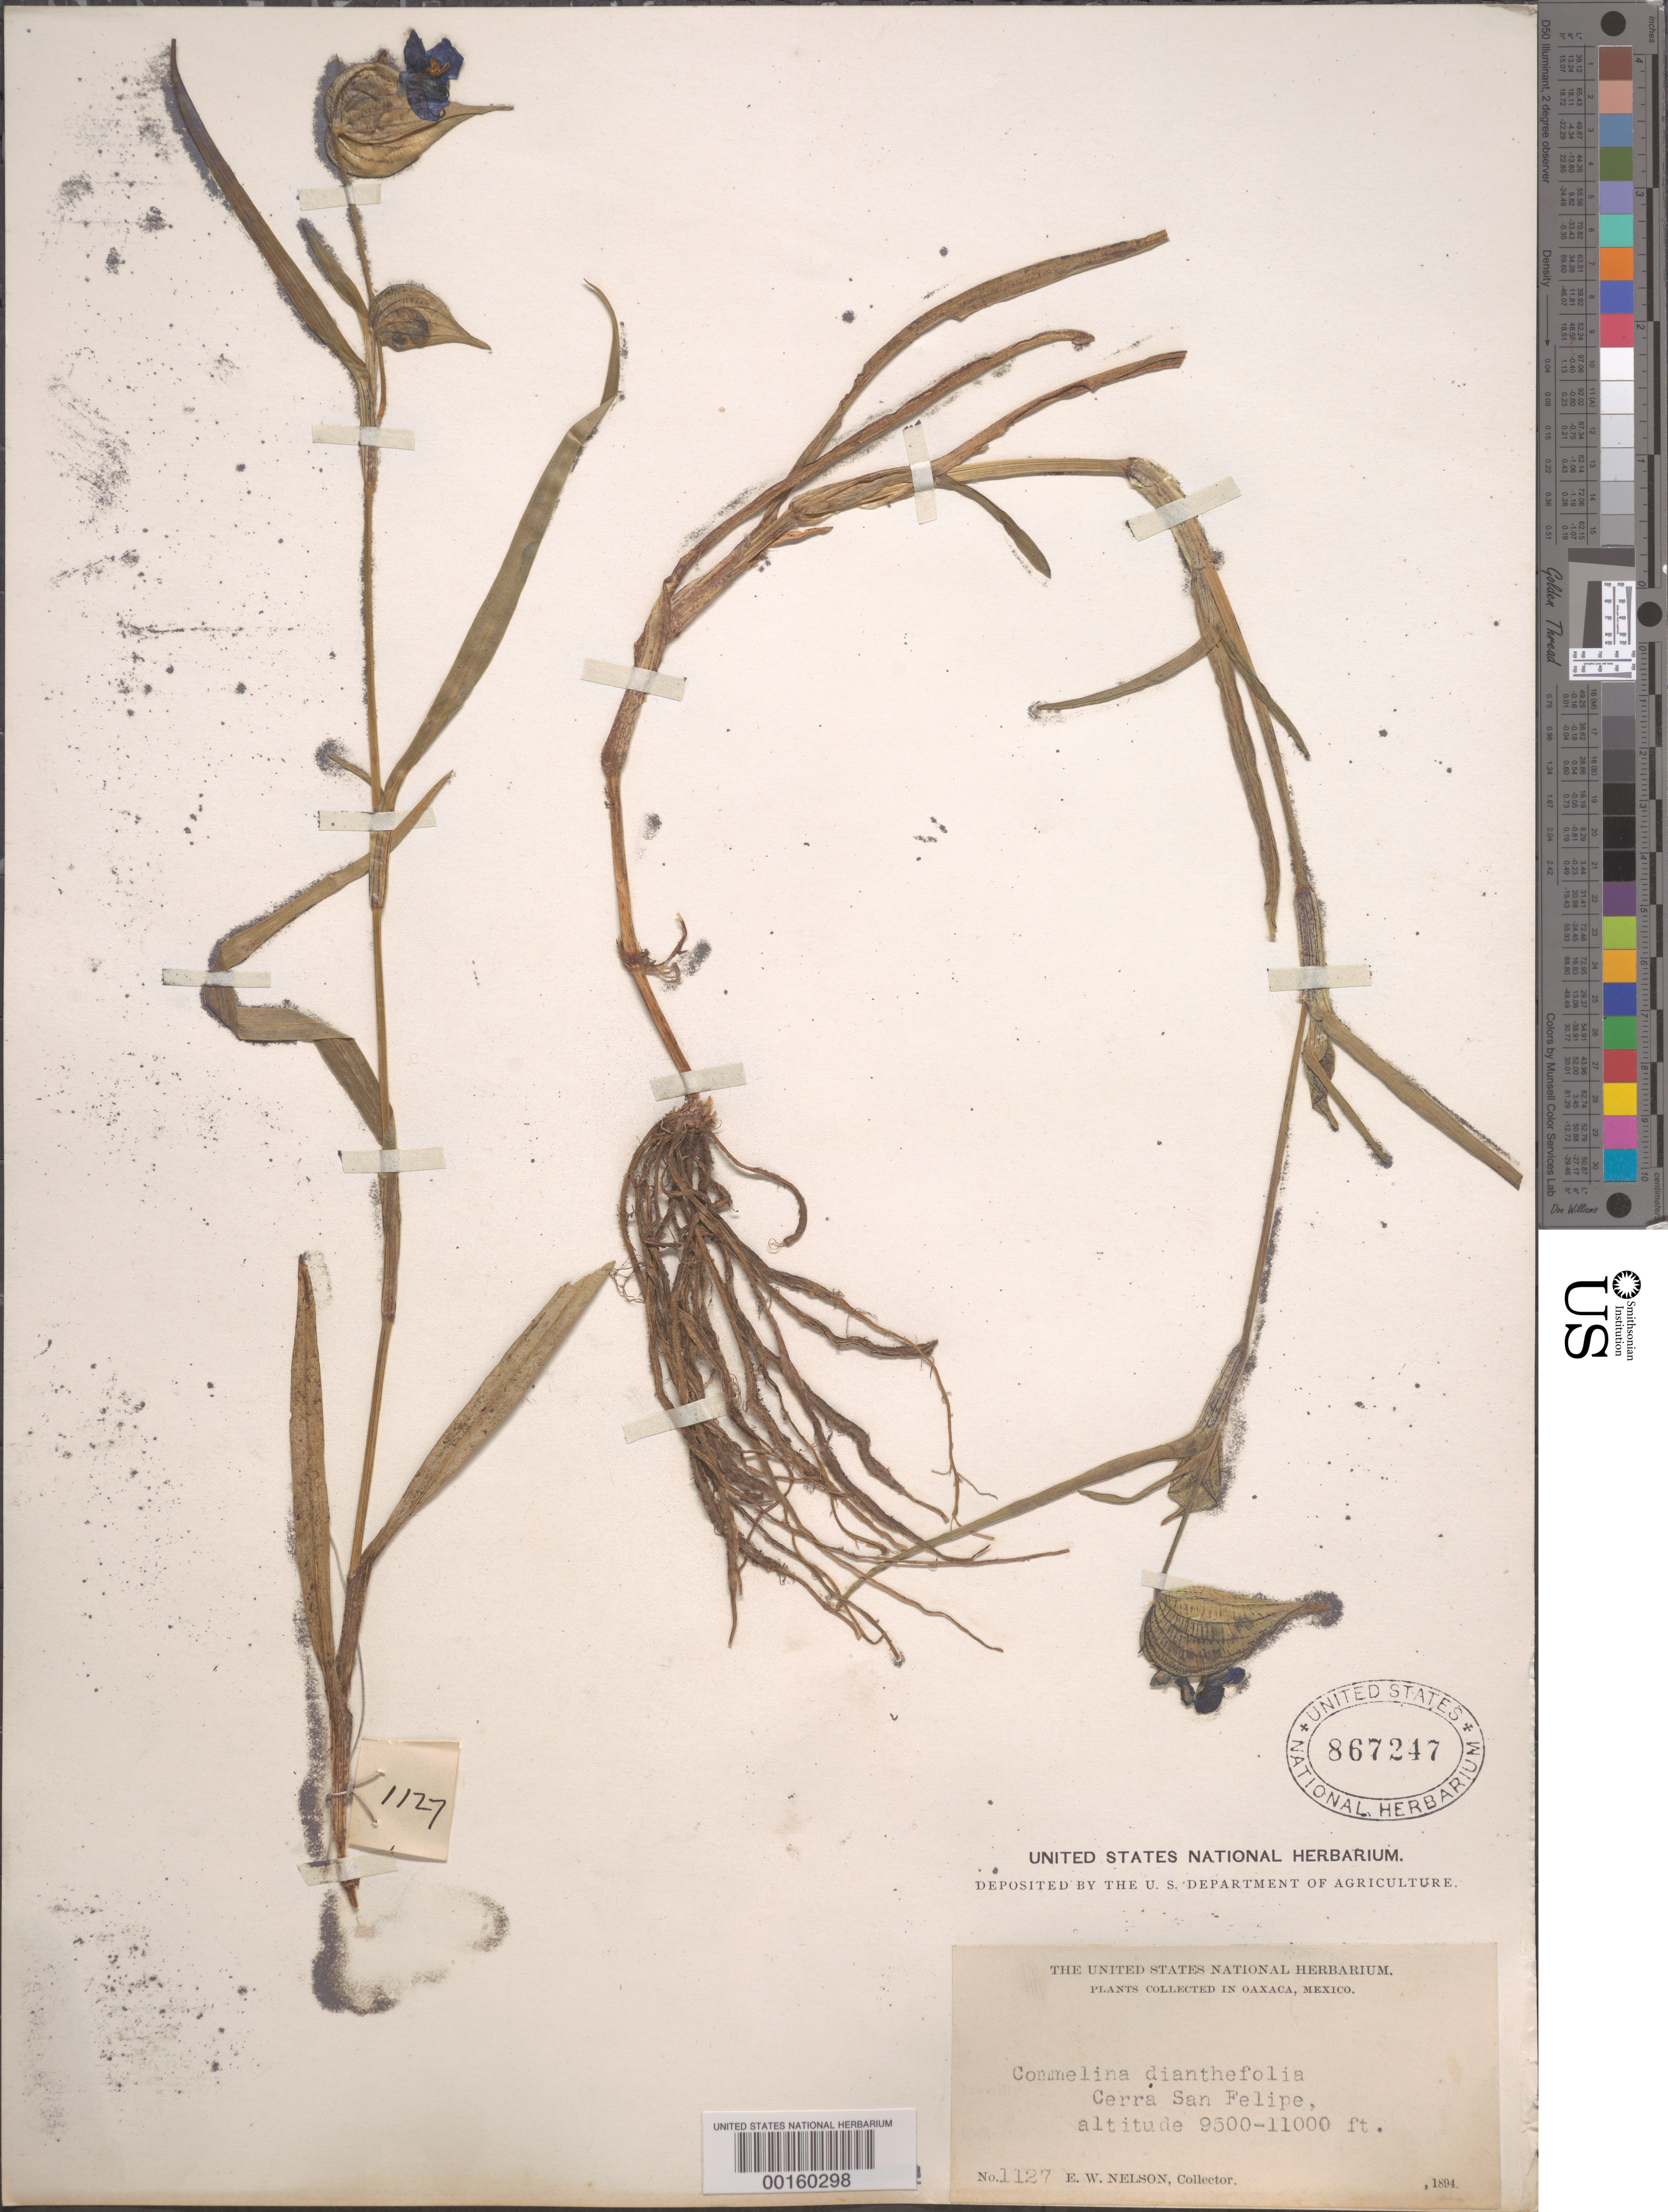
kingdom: Plantae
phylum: Tracheophyta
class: Liliopsida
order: Commelinales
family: Commelinaceae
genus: Commelina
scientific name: Commelina dianthifolia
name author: Redouté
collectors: E. W. Nelson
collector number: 1127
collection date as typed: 1894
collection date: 1894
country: Mexico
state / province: Oaxaca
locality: Sierra de San Felipe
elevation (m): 2898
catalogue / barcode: US 867247